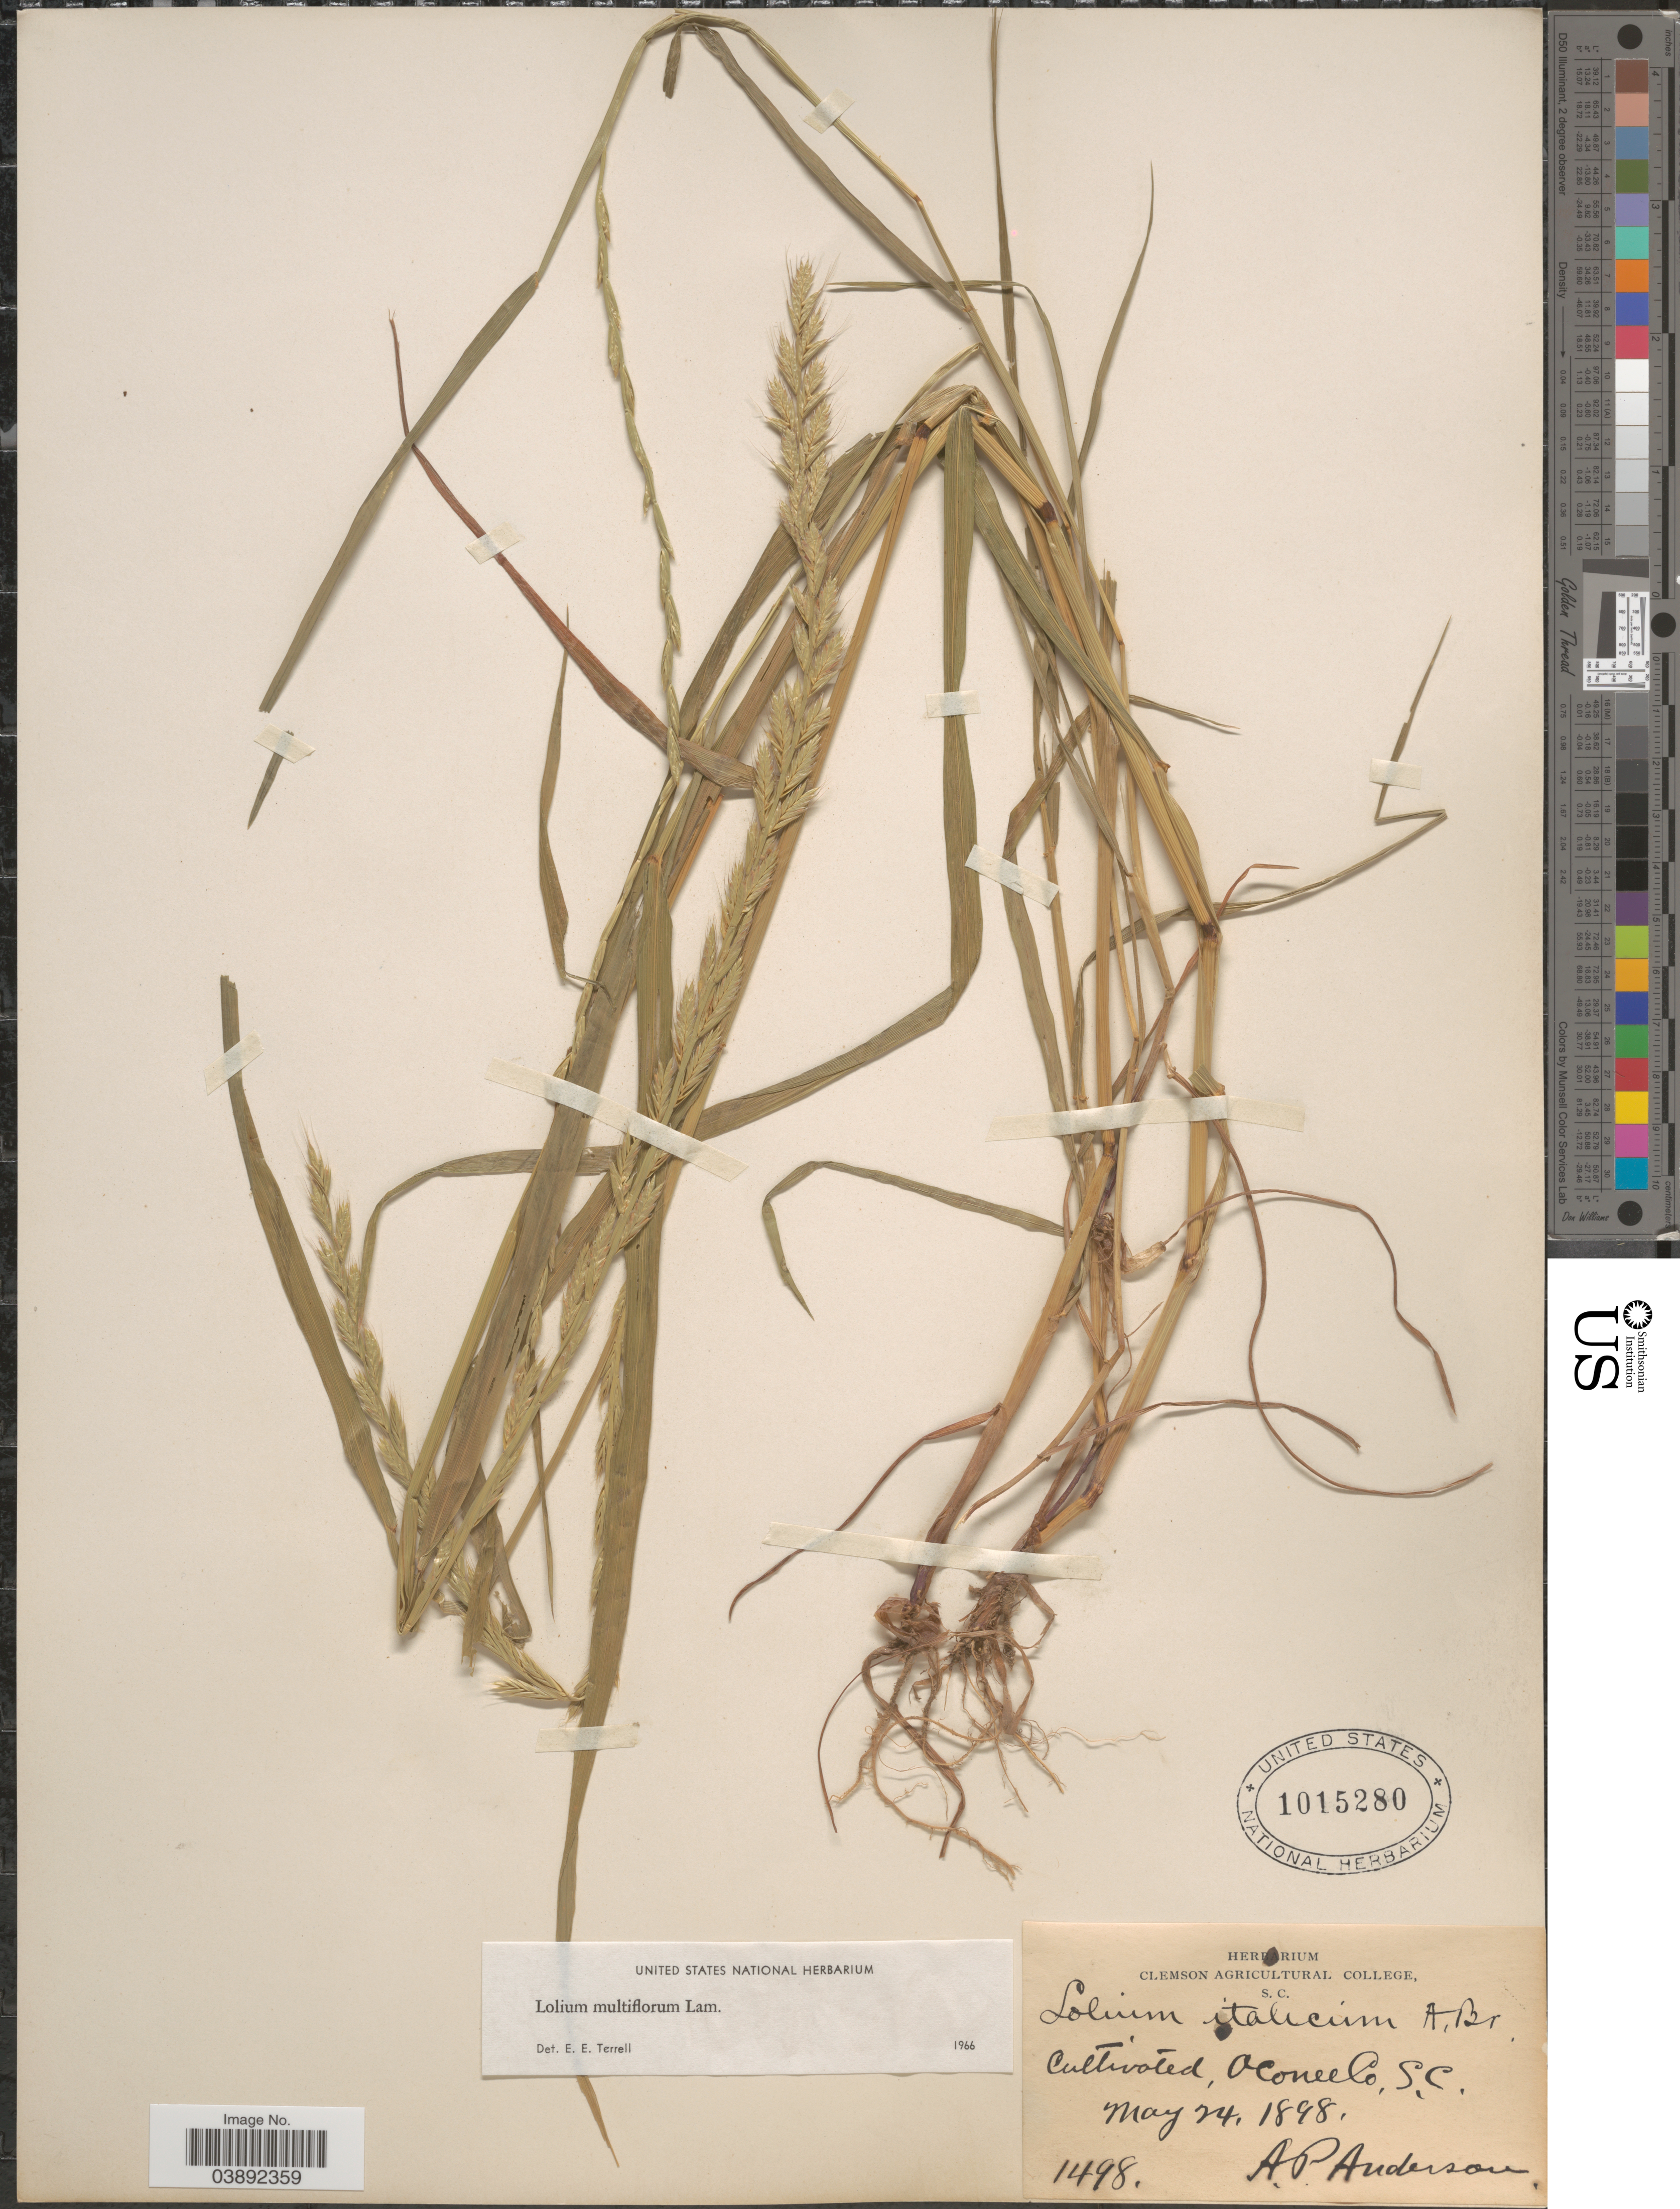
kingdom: Plantae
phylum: Tracheophyta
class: Liliopsida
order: Poales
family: Poaceae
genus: Lolium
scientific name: Lolium multiflorum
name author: Lam.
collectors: A. P. Anderson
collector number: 1498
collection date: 1898-05-24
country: United States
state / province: South Carolina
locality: Oconee Co.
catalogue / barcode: US 1015280